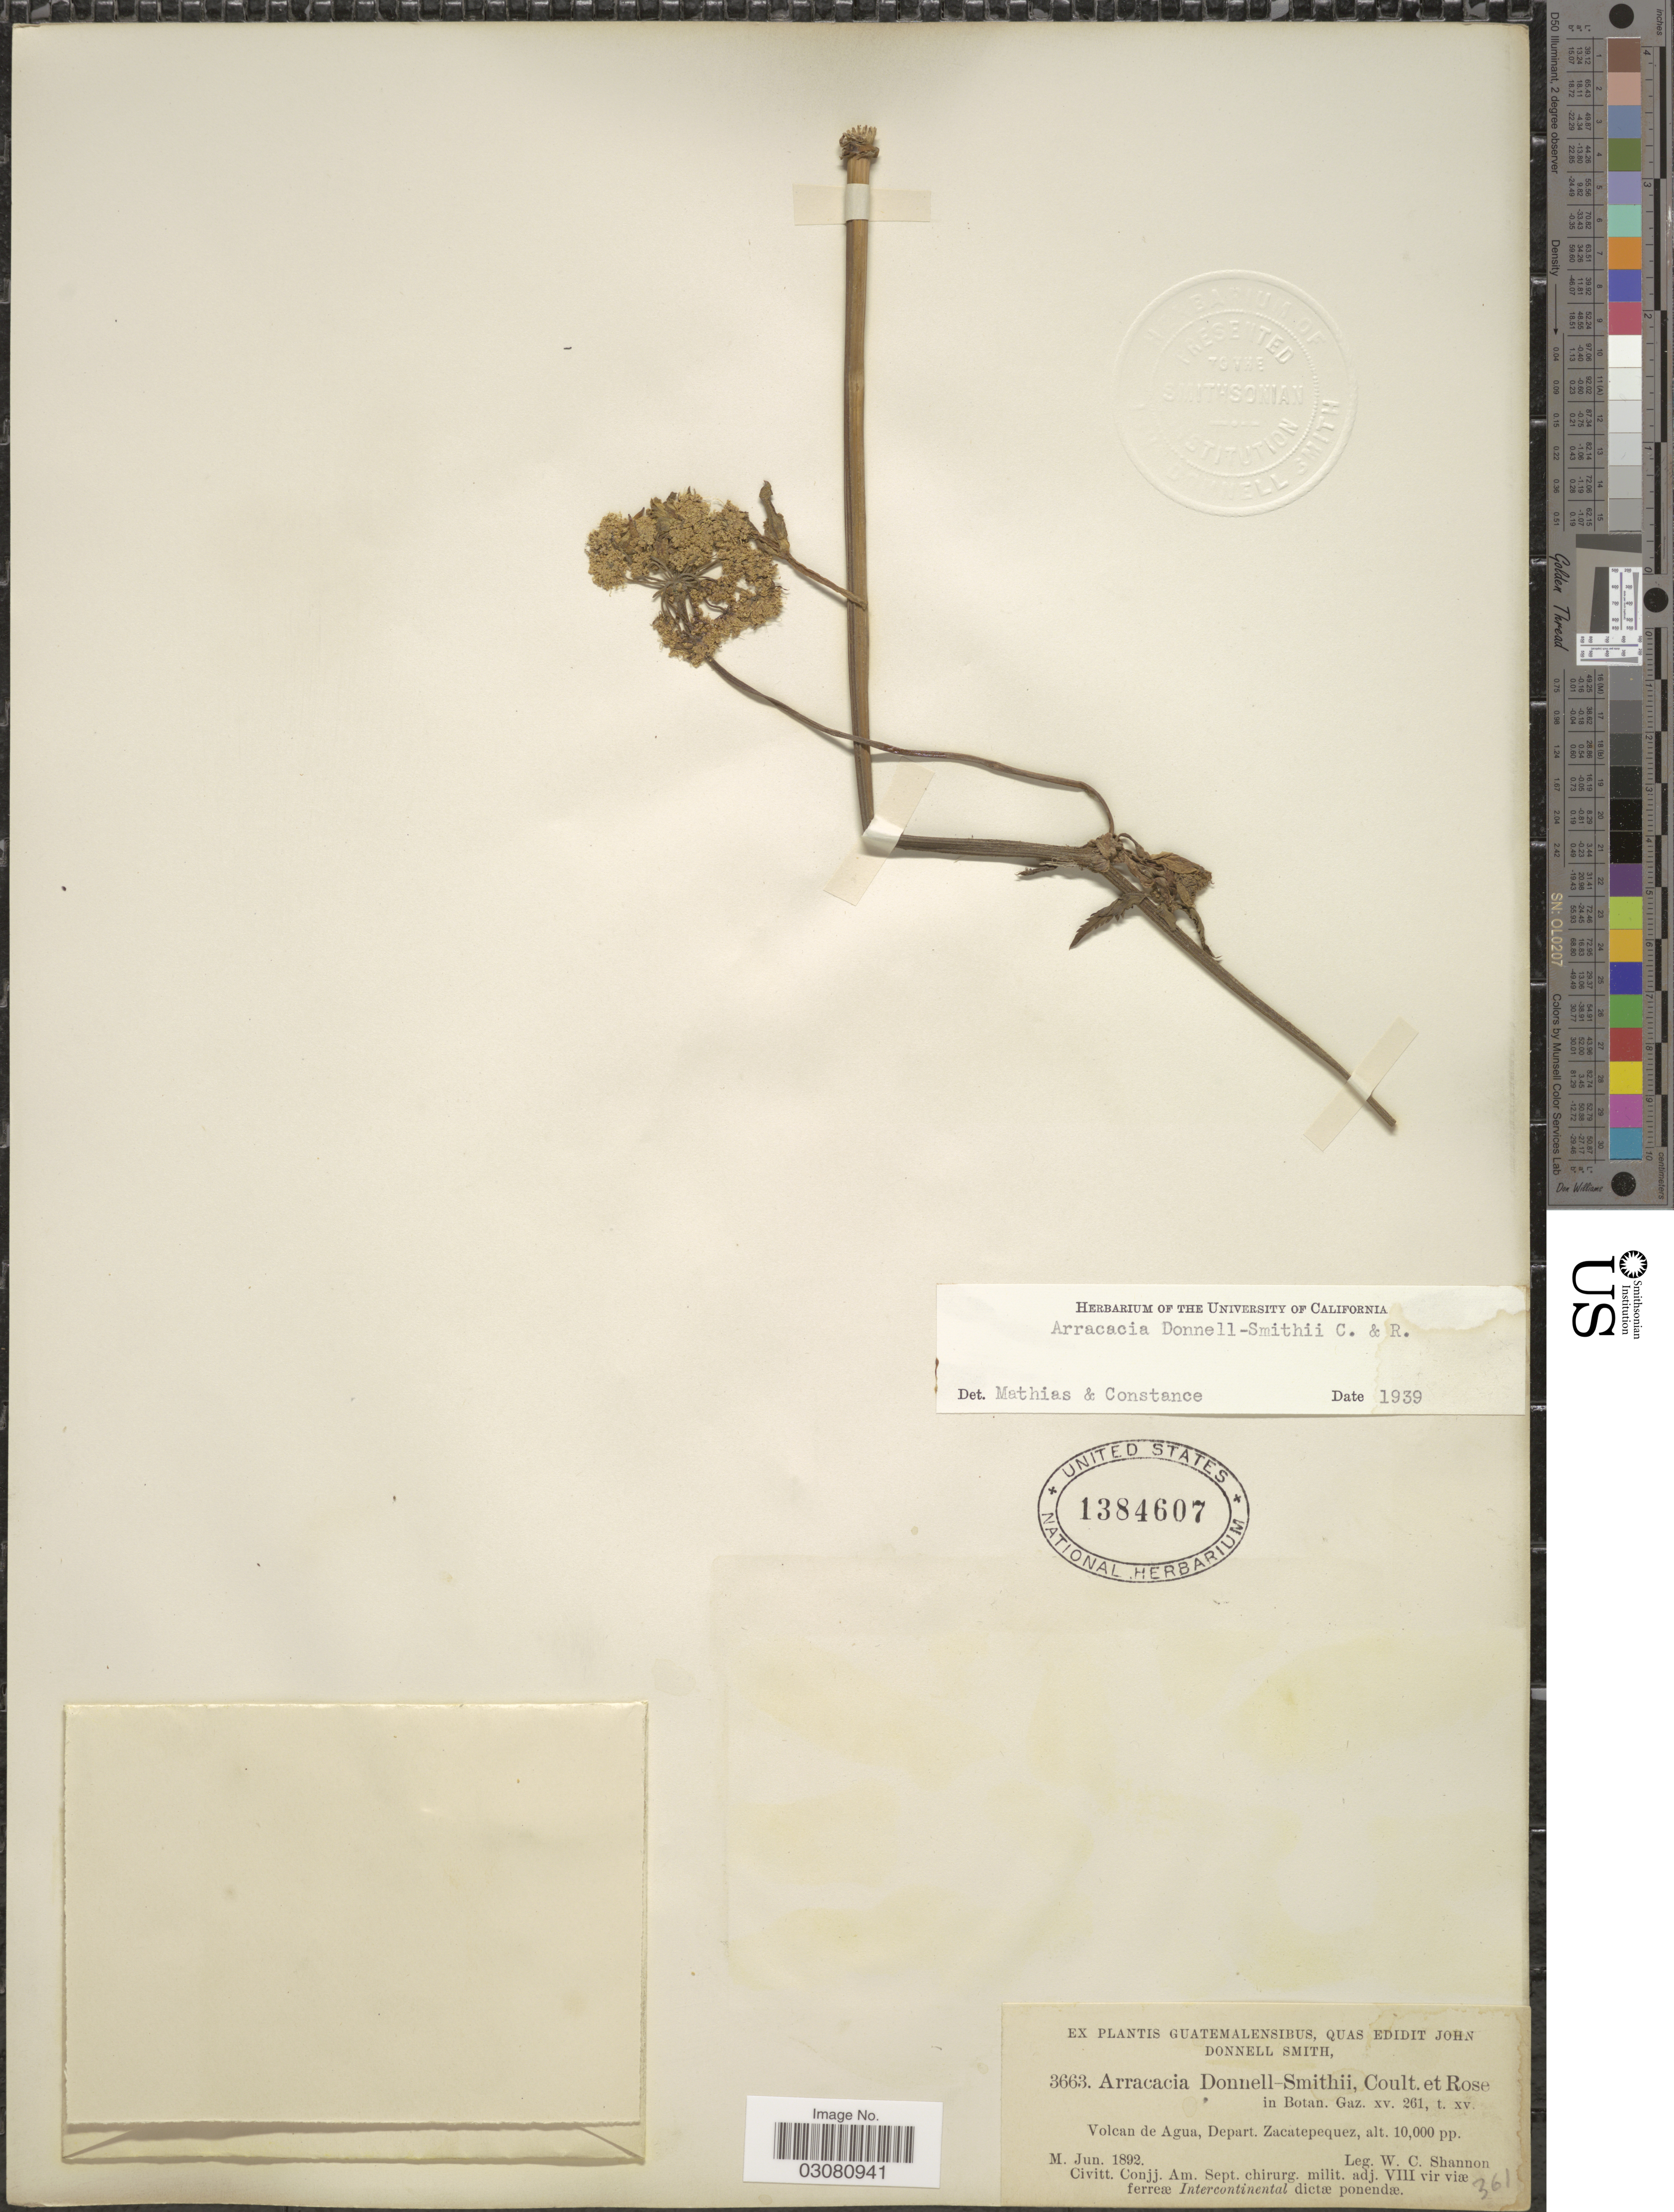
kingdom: Plantae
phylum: Tracheophyta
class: Magnoliopsida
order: Apiales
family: Apiaceae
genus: Arracacia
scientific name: Arracacia donnell-smithii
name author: J.M. Coult. & Rose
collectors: W. C. Shannon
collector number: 3663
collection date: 1892-06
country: Guatemala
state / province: Sacatepéquez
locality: Volcan de Agua, Depart. Zacatepequez.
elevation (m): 3048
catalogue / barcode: US 1384607